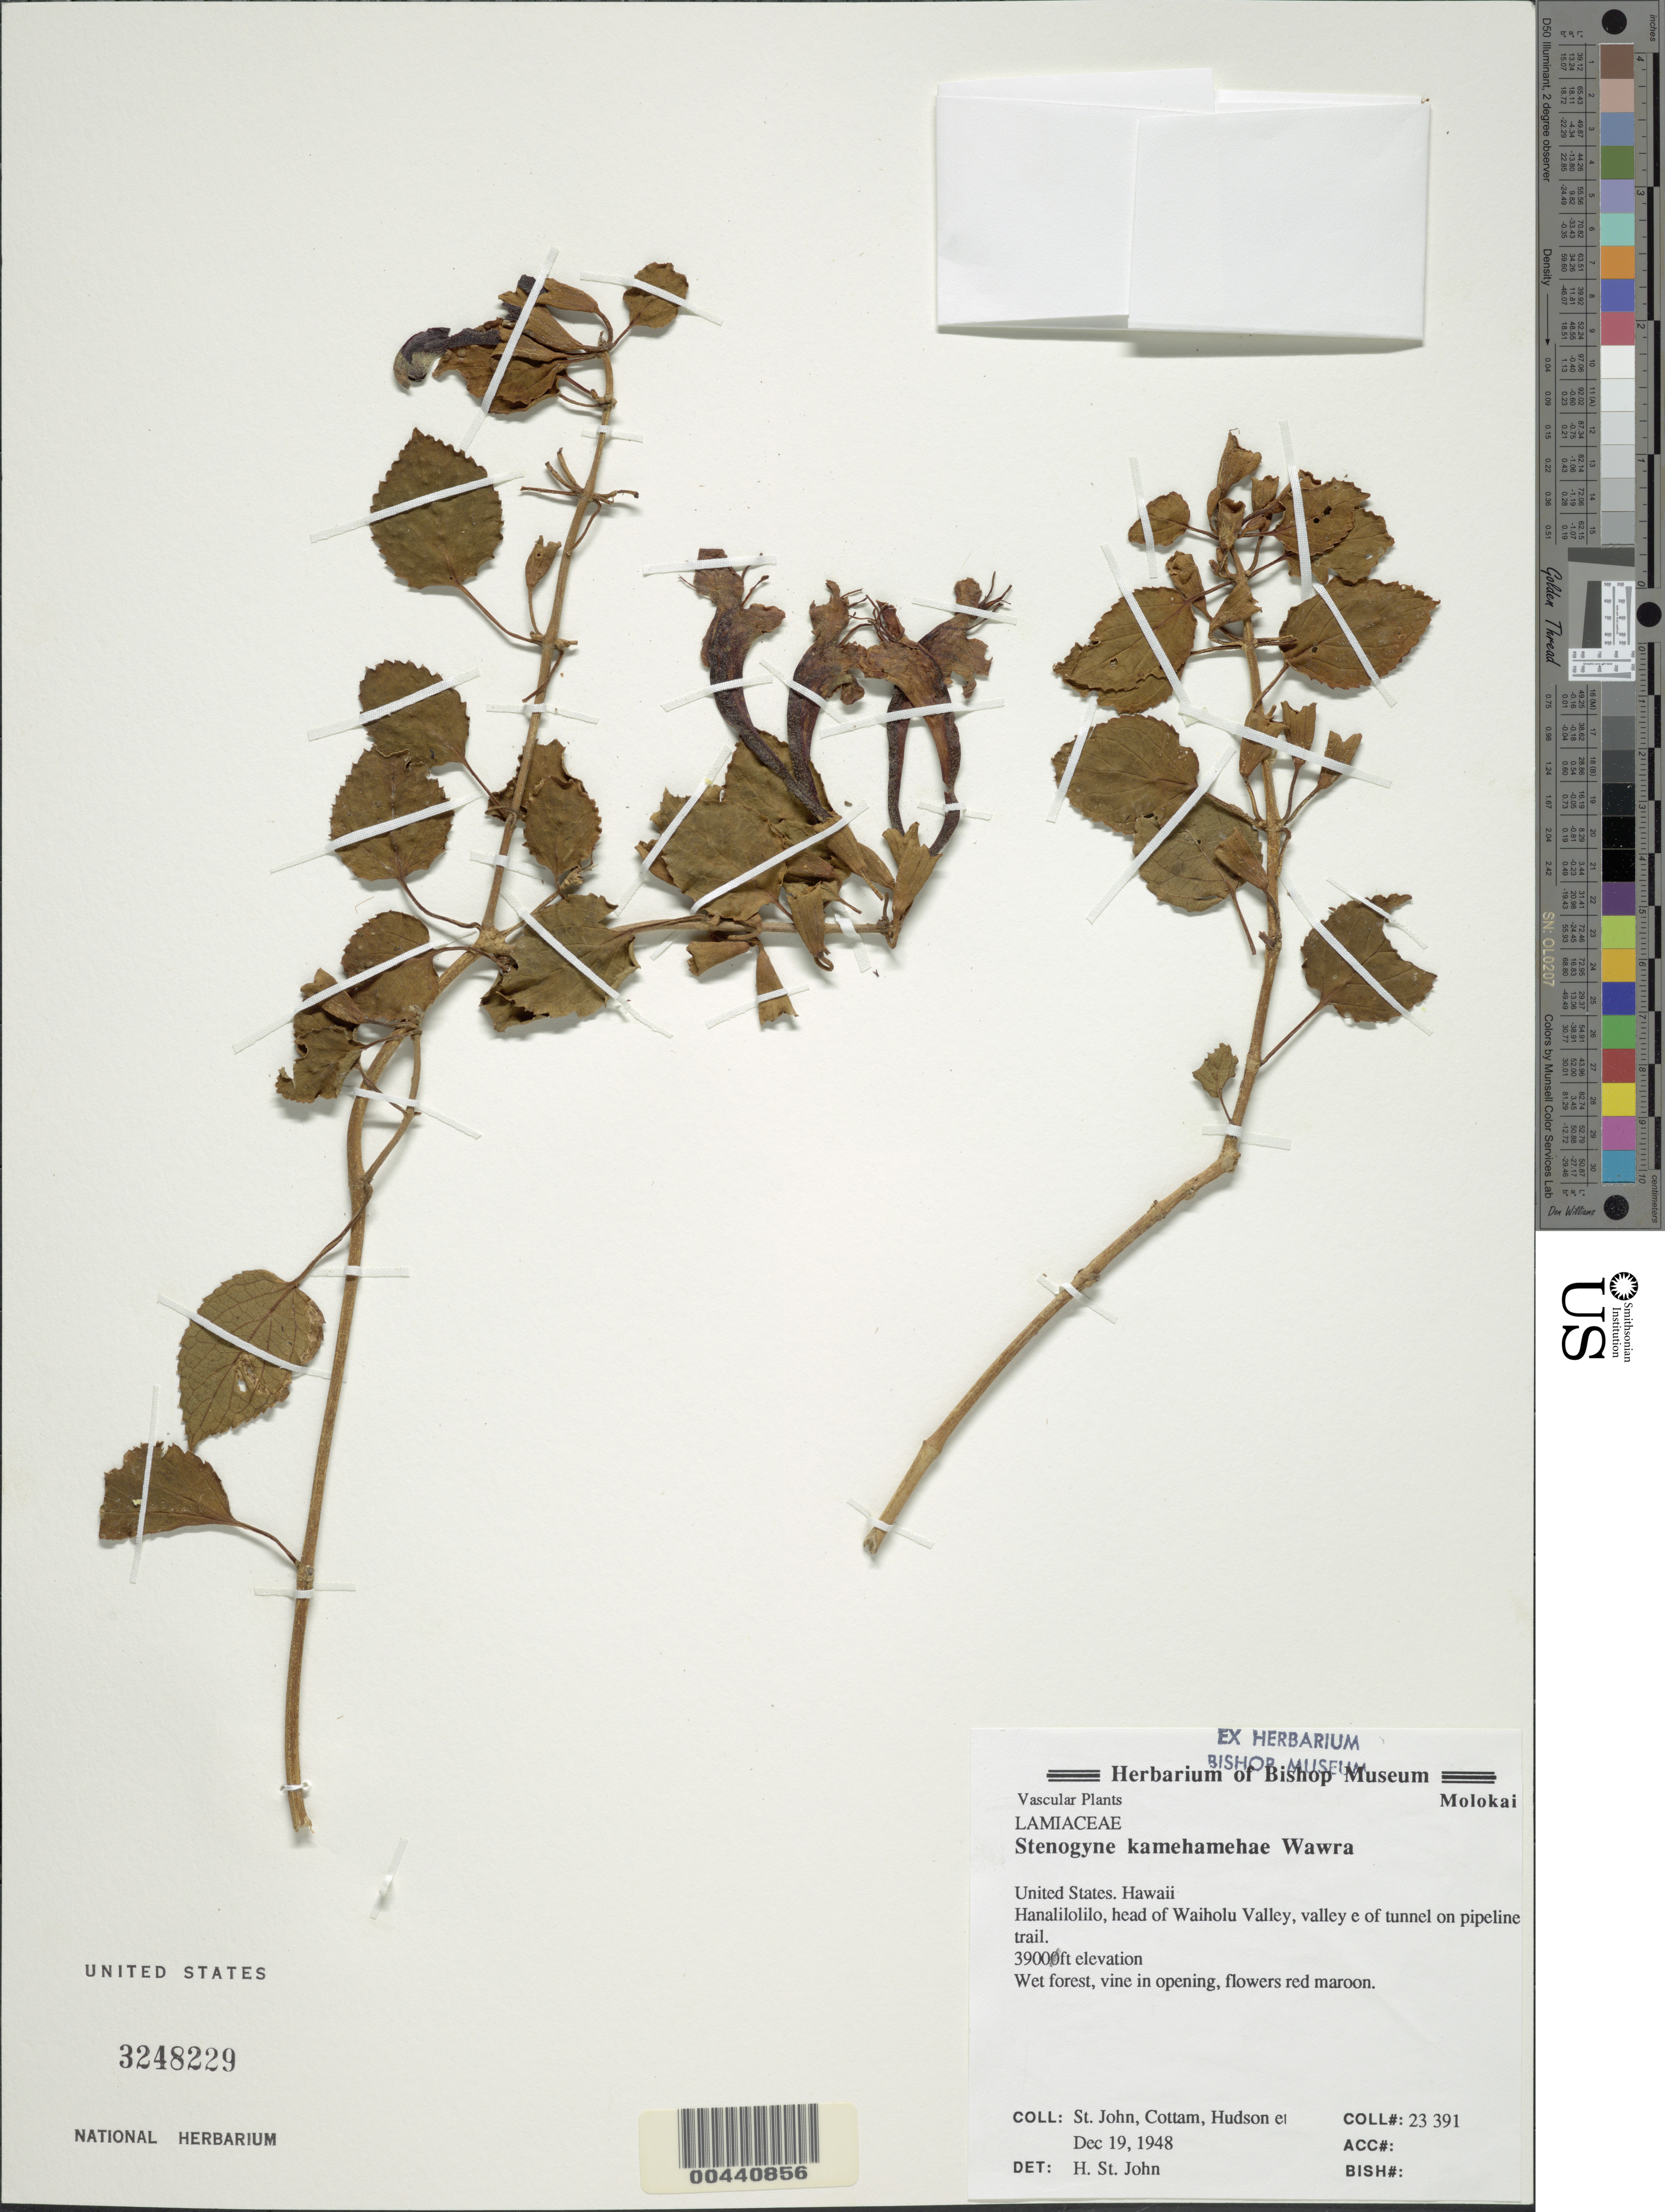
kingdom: Plantae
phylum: Tracheophyta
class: Magnoliopsida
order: Lamiales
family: Lamiaceae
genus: Stenogyne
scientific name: Stenogyne kamehamehae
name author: Wawra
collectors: H. St. John, Cottam & -- Hudson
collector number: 23391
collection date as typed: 19 Dec 1948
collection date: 1948-12-19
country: United States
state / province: Hawaii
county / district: Maui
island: Moloka'i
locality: Hanalilolilo, head of Waiholu Valley, valley E of tunnel on pipeline trail.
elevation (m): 1189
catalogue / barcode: US 3248229